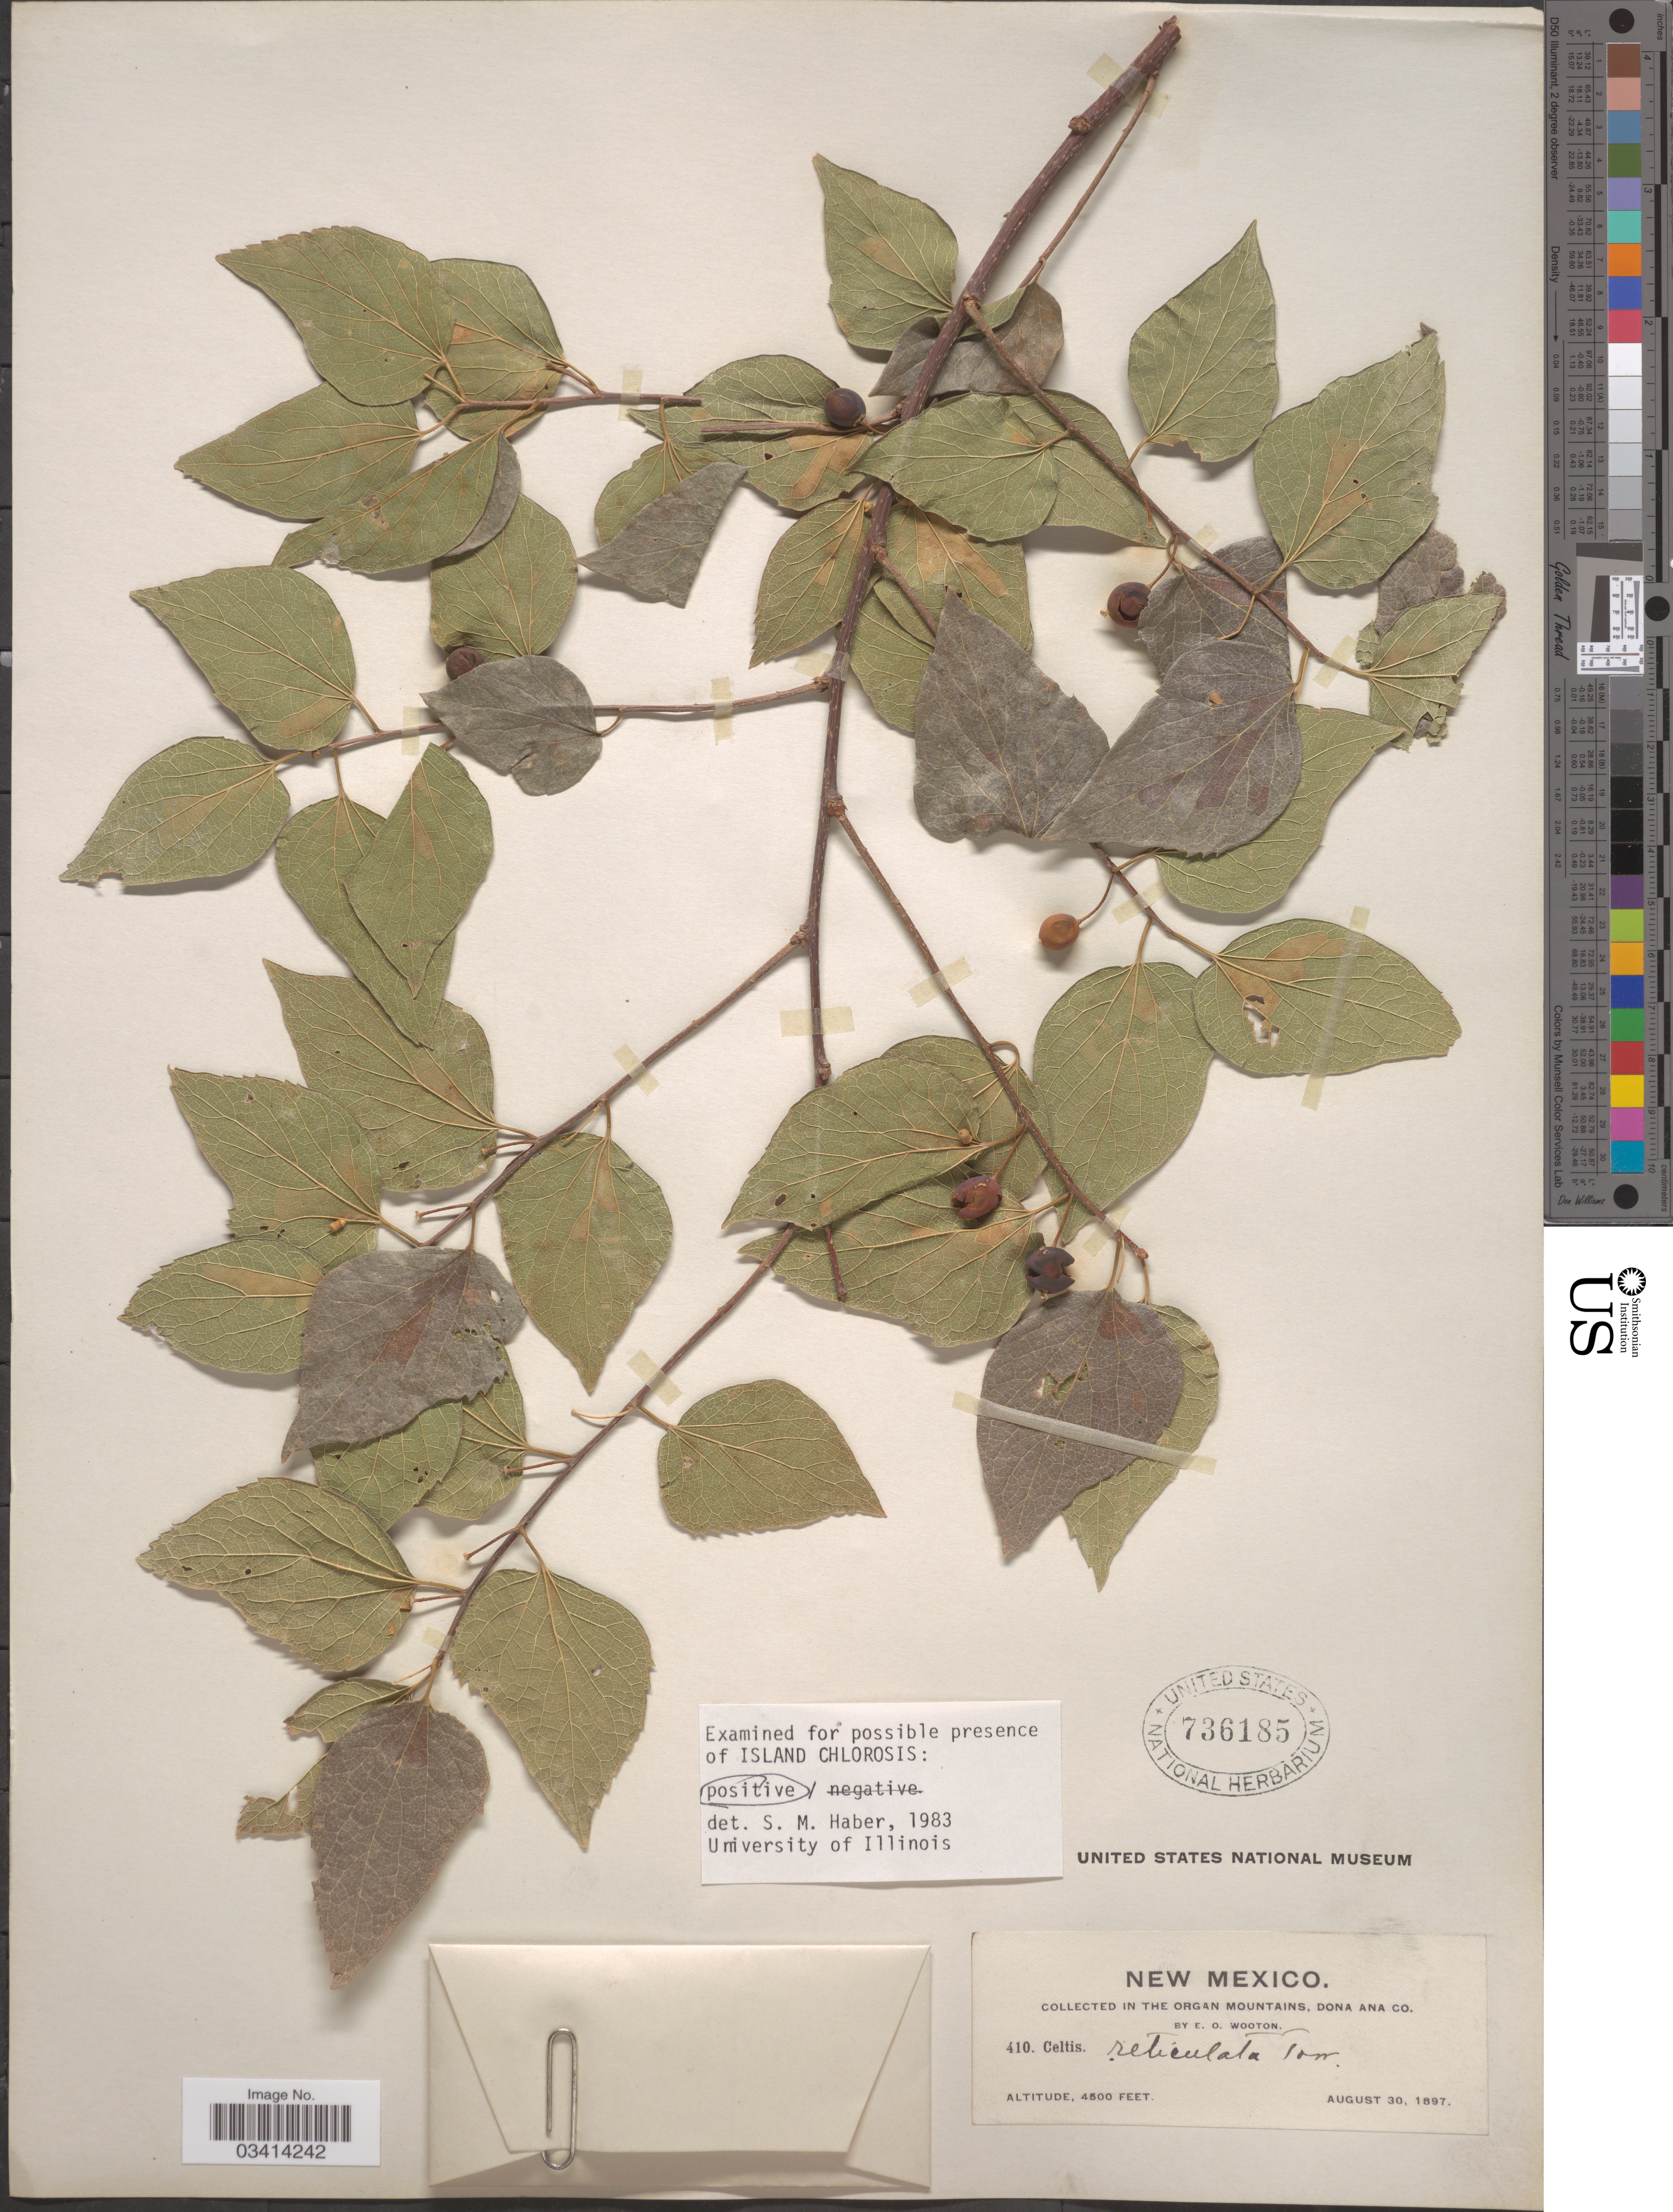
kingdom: Plantae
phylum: Tracheophyta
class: Magnoliopsida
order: Rosales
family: Cannabaceae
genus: Celtis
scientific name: Celtis reticulata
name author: Torr.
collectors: E. O. Wooton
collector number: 410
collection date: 1897-08-30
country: United States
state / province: New Mexico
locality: In the Organ Mountains, Dona Ana Co.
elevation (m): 1372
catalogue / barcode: US 736185